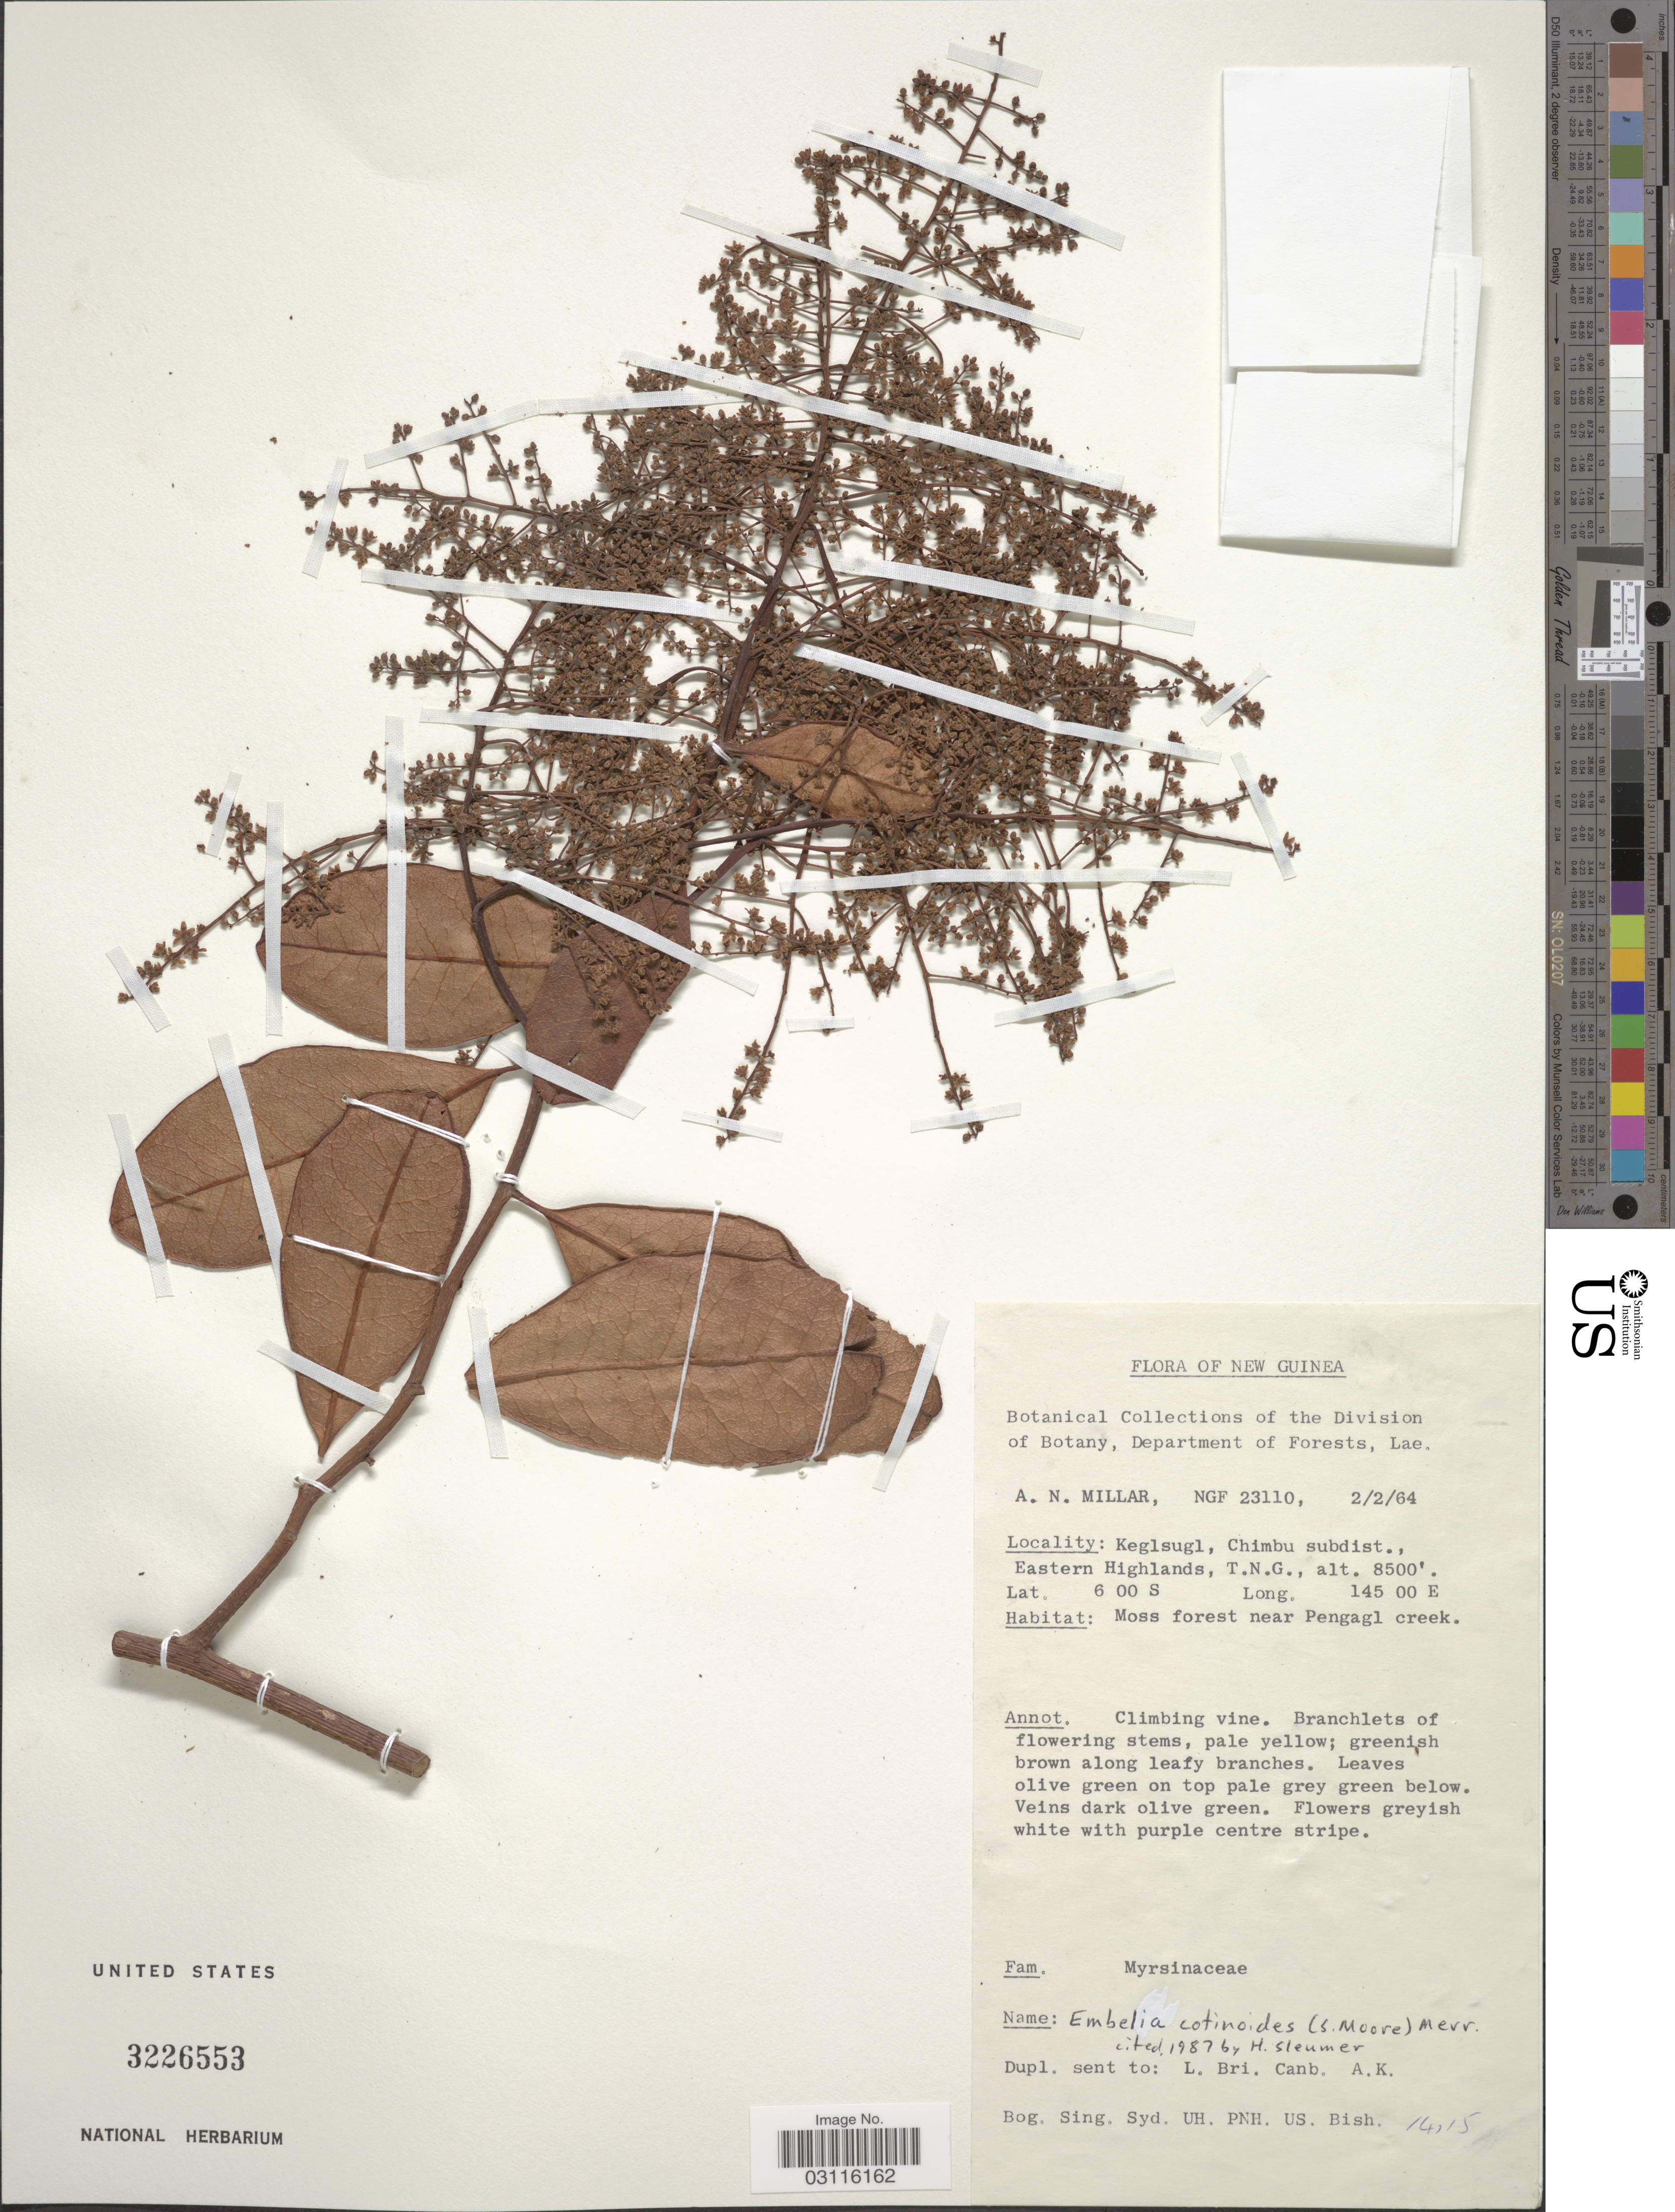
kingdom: Plantae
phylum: Tracheophyta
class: Magnoliopsida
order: Ericales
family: Primulaceae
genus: Embelia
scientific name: Embelia cotinoides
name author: (S. Moore) Merr.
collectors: A. Millar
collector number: NGF 23110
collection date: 1964-02-02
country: Papua New Guinea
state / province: Chimbu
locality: New Guinea. Keglsugl, Chimbu subdist., Eastern Highlands, T. N. G.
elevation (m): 2591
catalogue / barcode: US 3226553